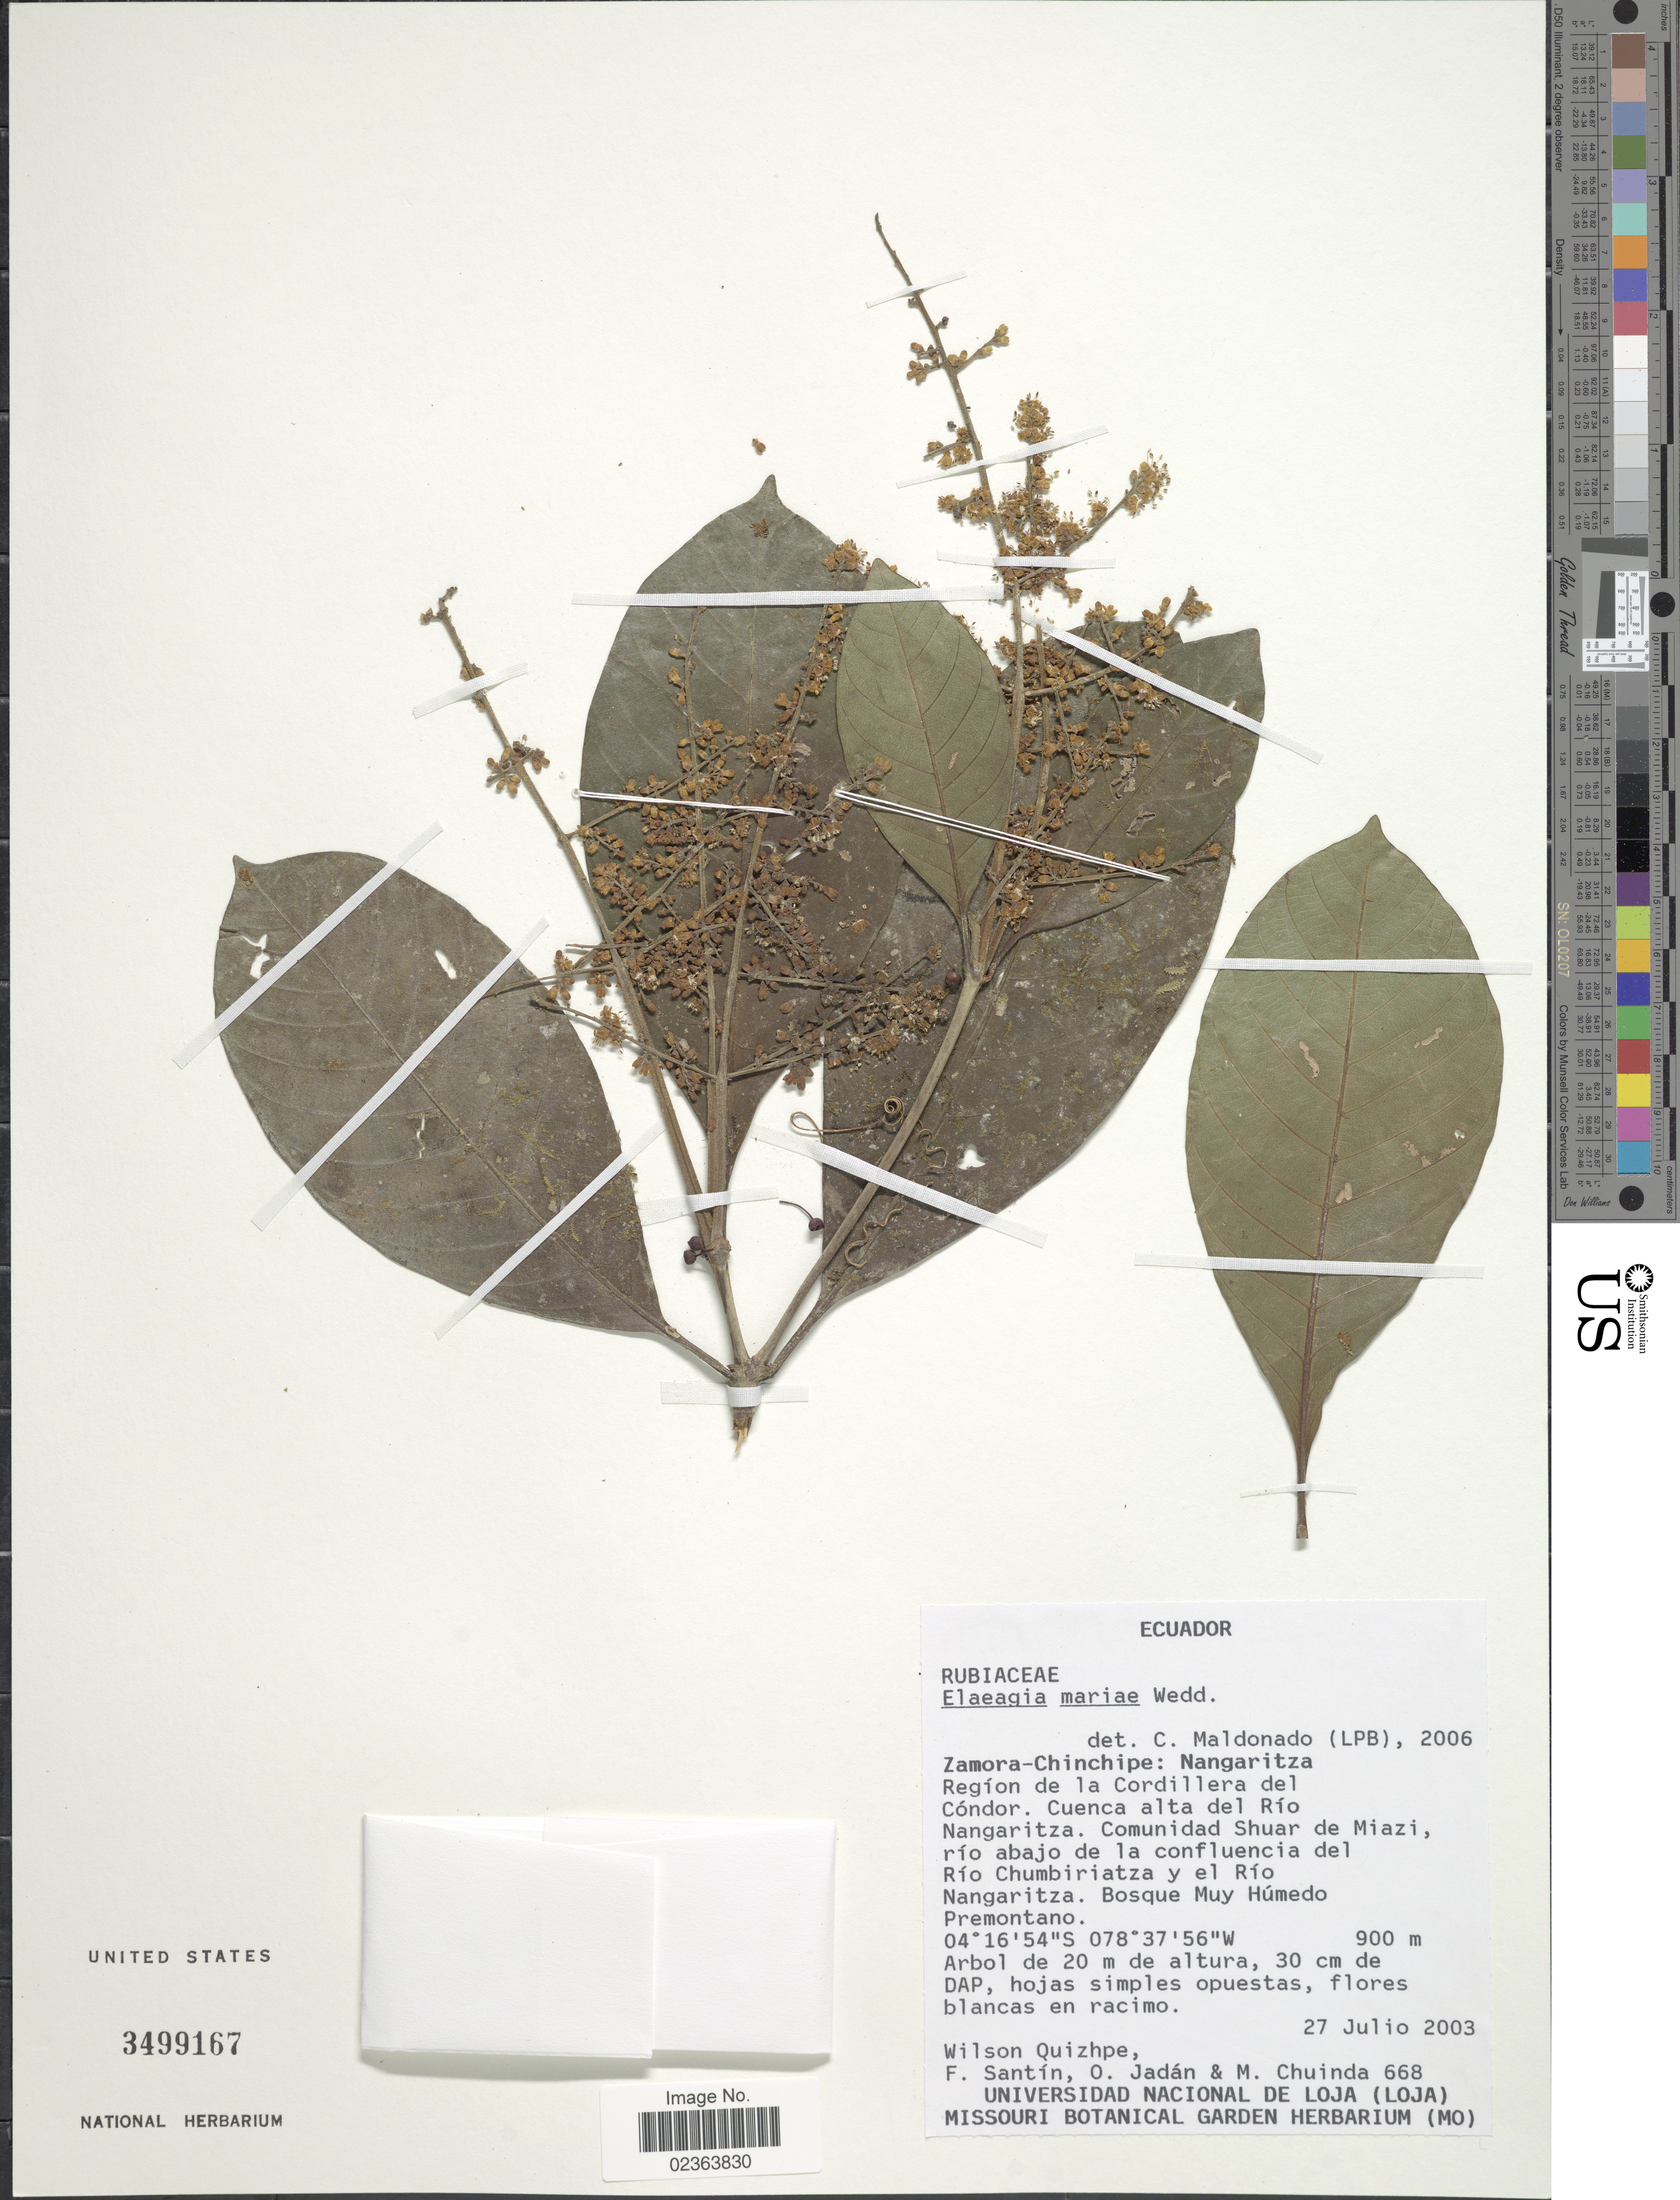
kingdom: Plantae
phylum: Tracheophyta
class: Magnoliopsida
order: Gentianales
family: Rubiaceae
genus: Elaeagia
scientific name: Elaeagia mariae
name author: Wedd.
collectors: W. Quizhpe, F. Santín, O. Jadan & M. Chuinda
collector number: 668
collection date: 2003-07-27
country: Ecuador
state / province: Zamora-Chinchipe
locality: Zamora-Chinchipe: Nangaritza, Region de la Cordillera del Condor, Cuenca alta del Rio Nangaritza, Comunidad Shuar de Miazi, rio abajo de la confluencia del Rio Chumbiriatza y el Rio Nangaritza, Bosque Muy Humedo Premontano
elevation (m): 900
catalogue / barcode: US 3499167